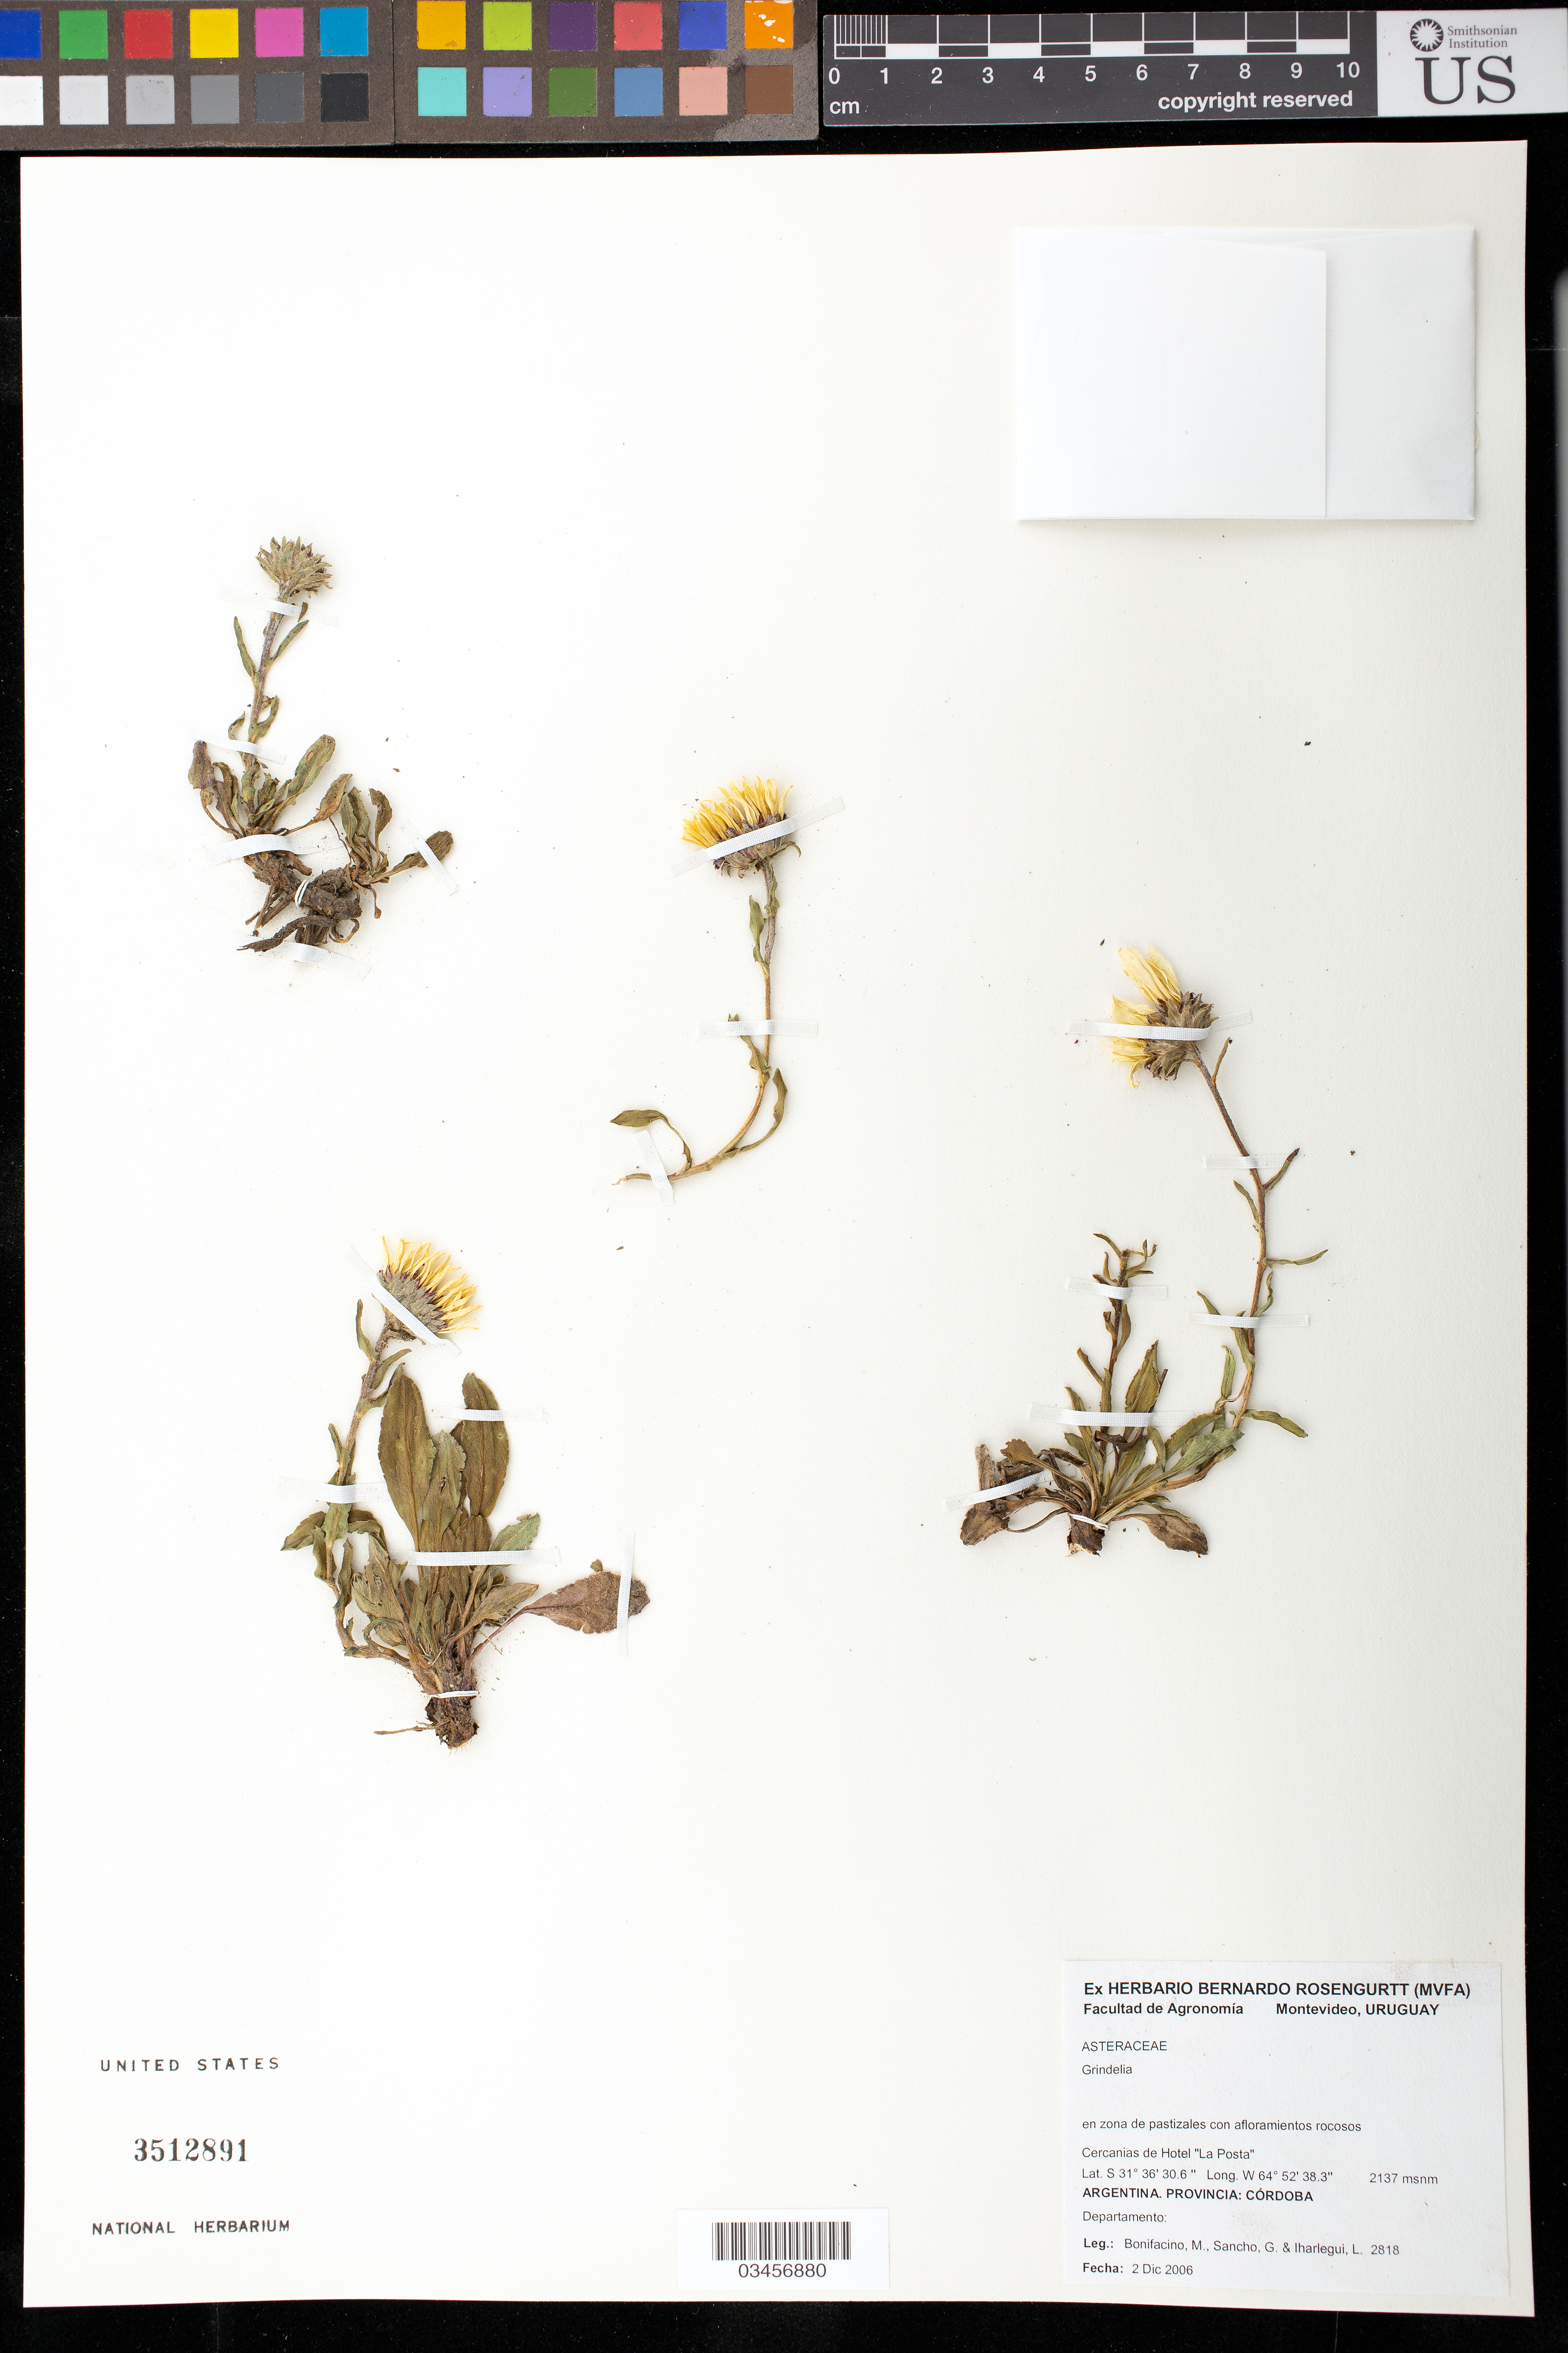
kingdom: Plantae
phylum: Tracheophyta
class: Magnoliopsida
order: Asterales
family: Asteraceae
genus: Grindelia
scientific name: Grindelia sp.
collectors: M. Bonifacino, G. Sancho & L. Iharlegui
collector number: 2818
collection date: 2006-12-02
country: Argentina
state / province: Córdoba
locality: Cercanias de Hotel "La Posta"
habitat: En zona de pastizales con afloramientos rocosos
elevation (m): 2137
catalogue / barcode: US 3512891